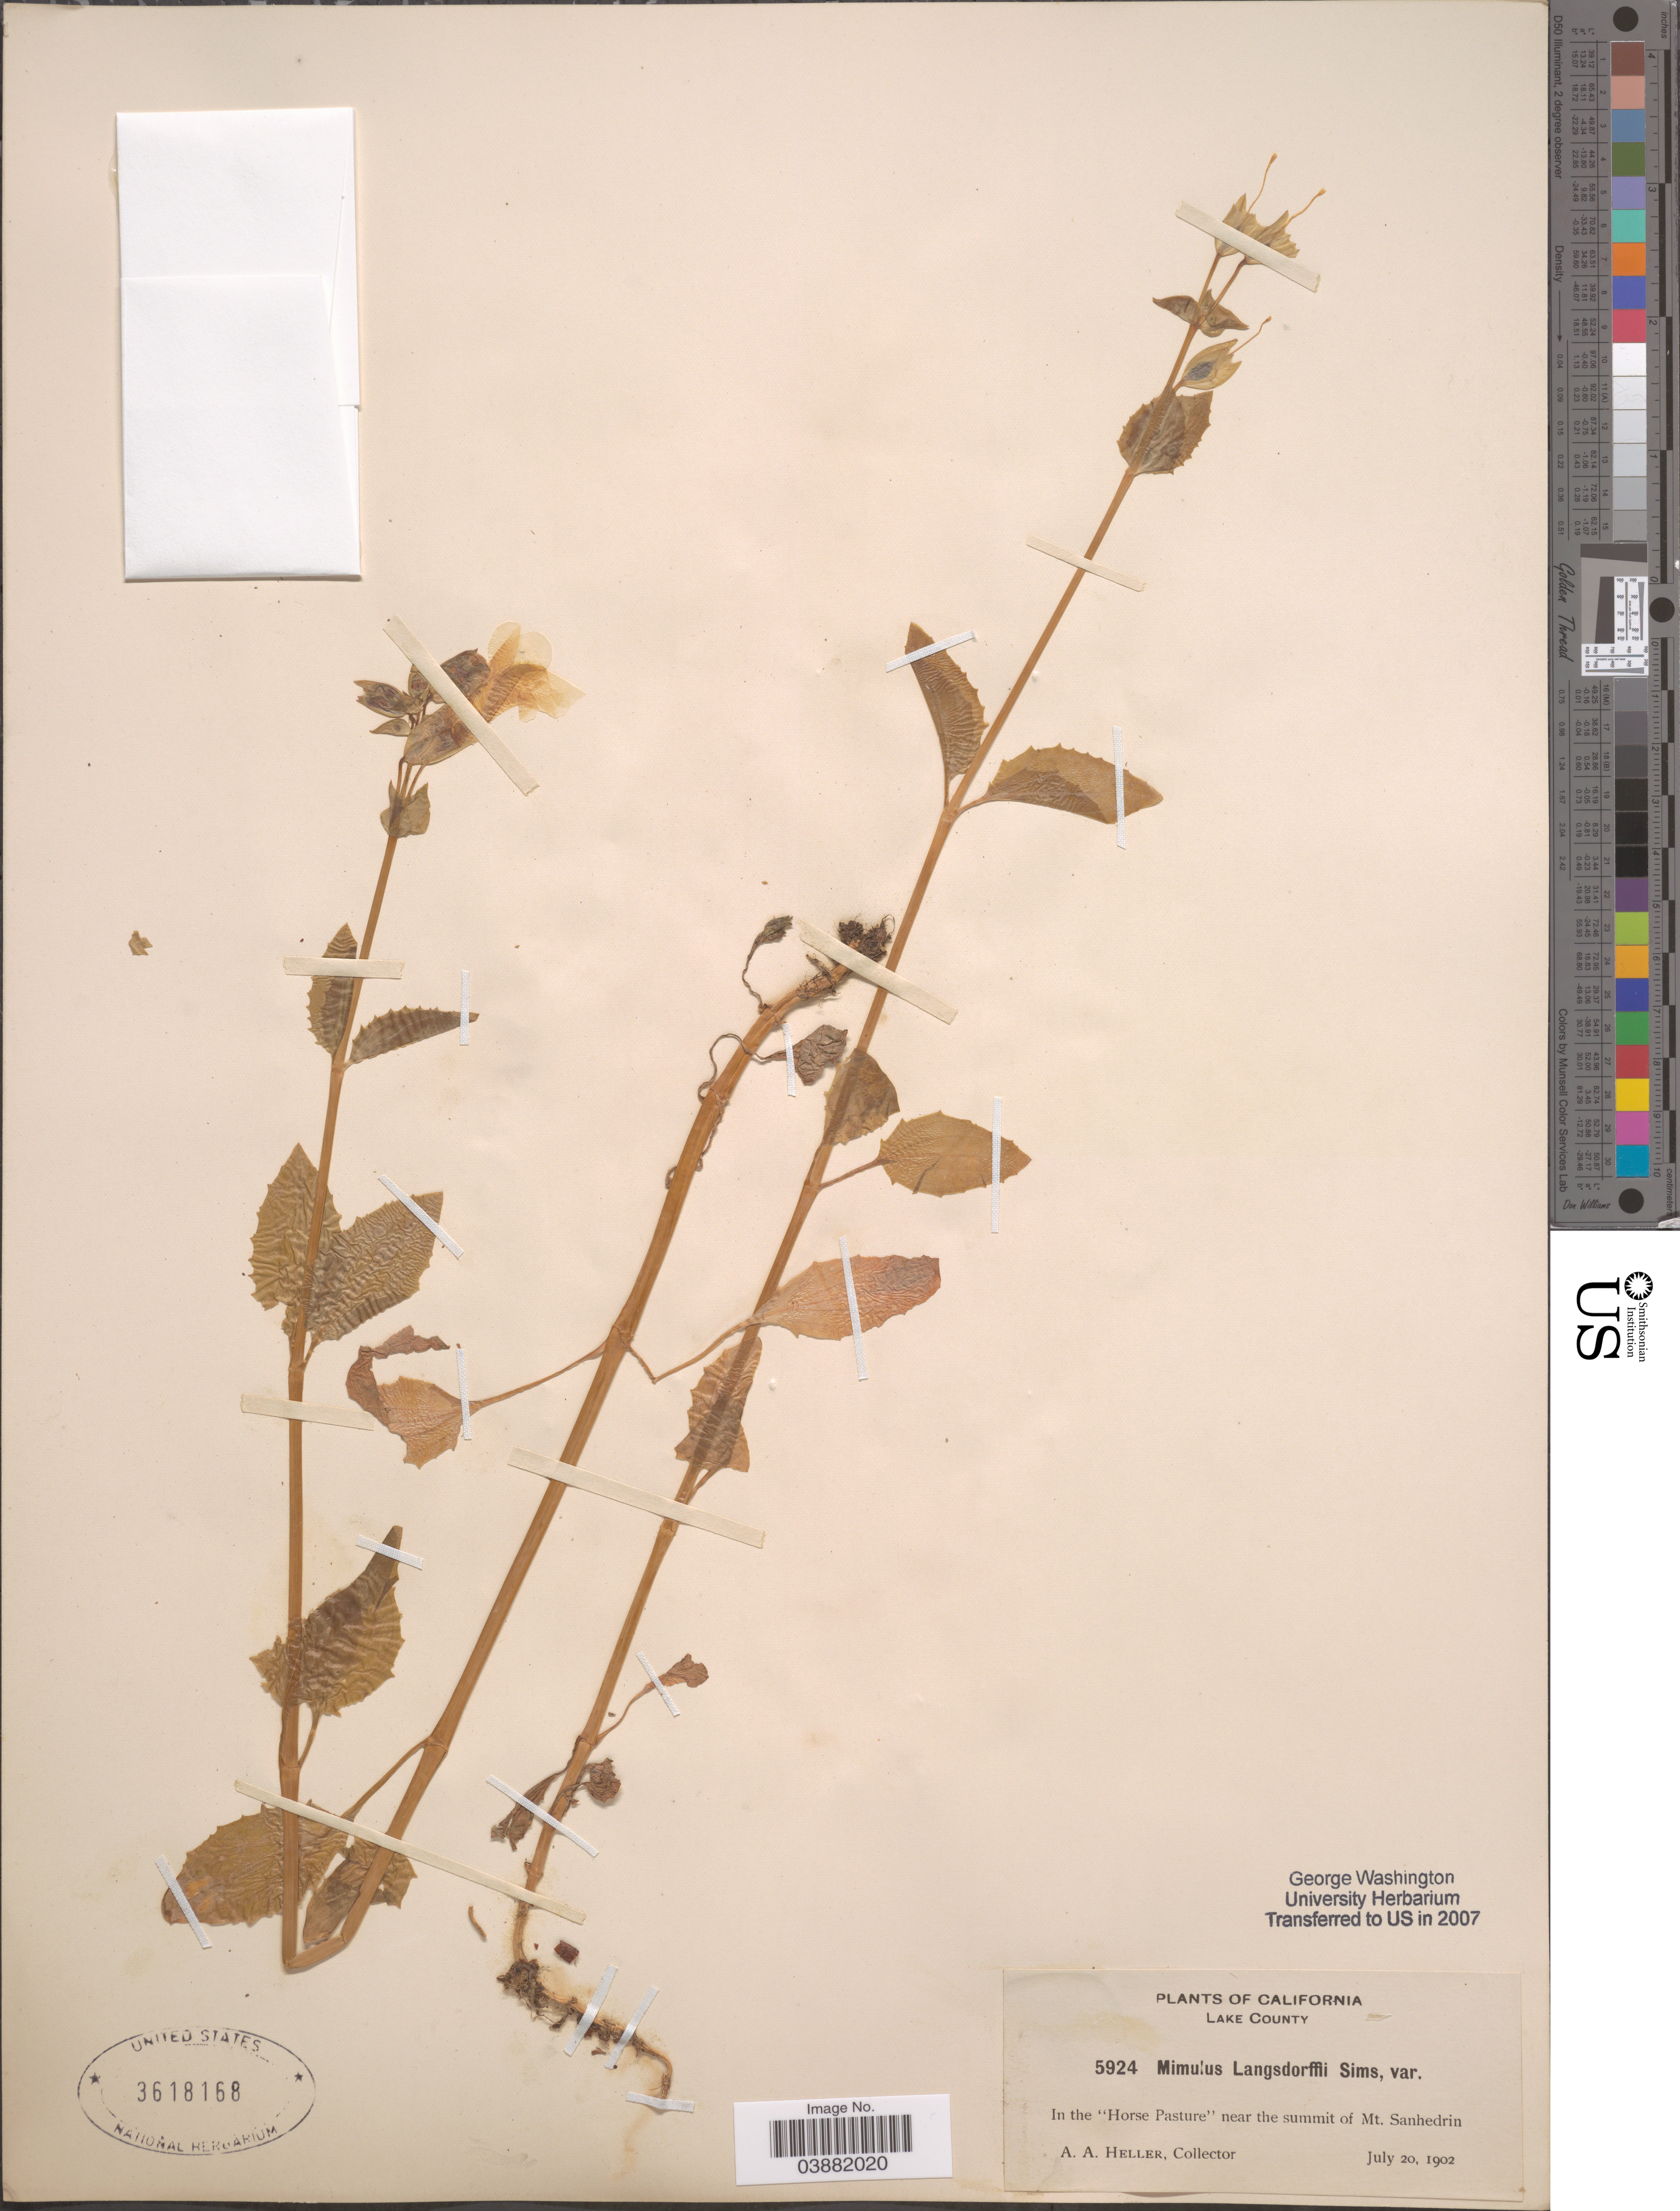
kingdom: Plantae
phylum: Tracheophyta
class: Magnoliopsida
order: Lamiales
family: Phrymaceae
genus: Mimulus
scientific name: Mimulus langsdorffii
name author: Donn & Sims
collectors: A. A. Heller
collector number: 5924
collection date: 1902-07-20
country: United States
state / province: California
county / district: Lake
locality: Lake County. In the "Horse Pasture" near the summit of Mt. Sanhedrin.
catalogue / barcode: US 3618168